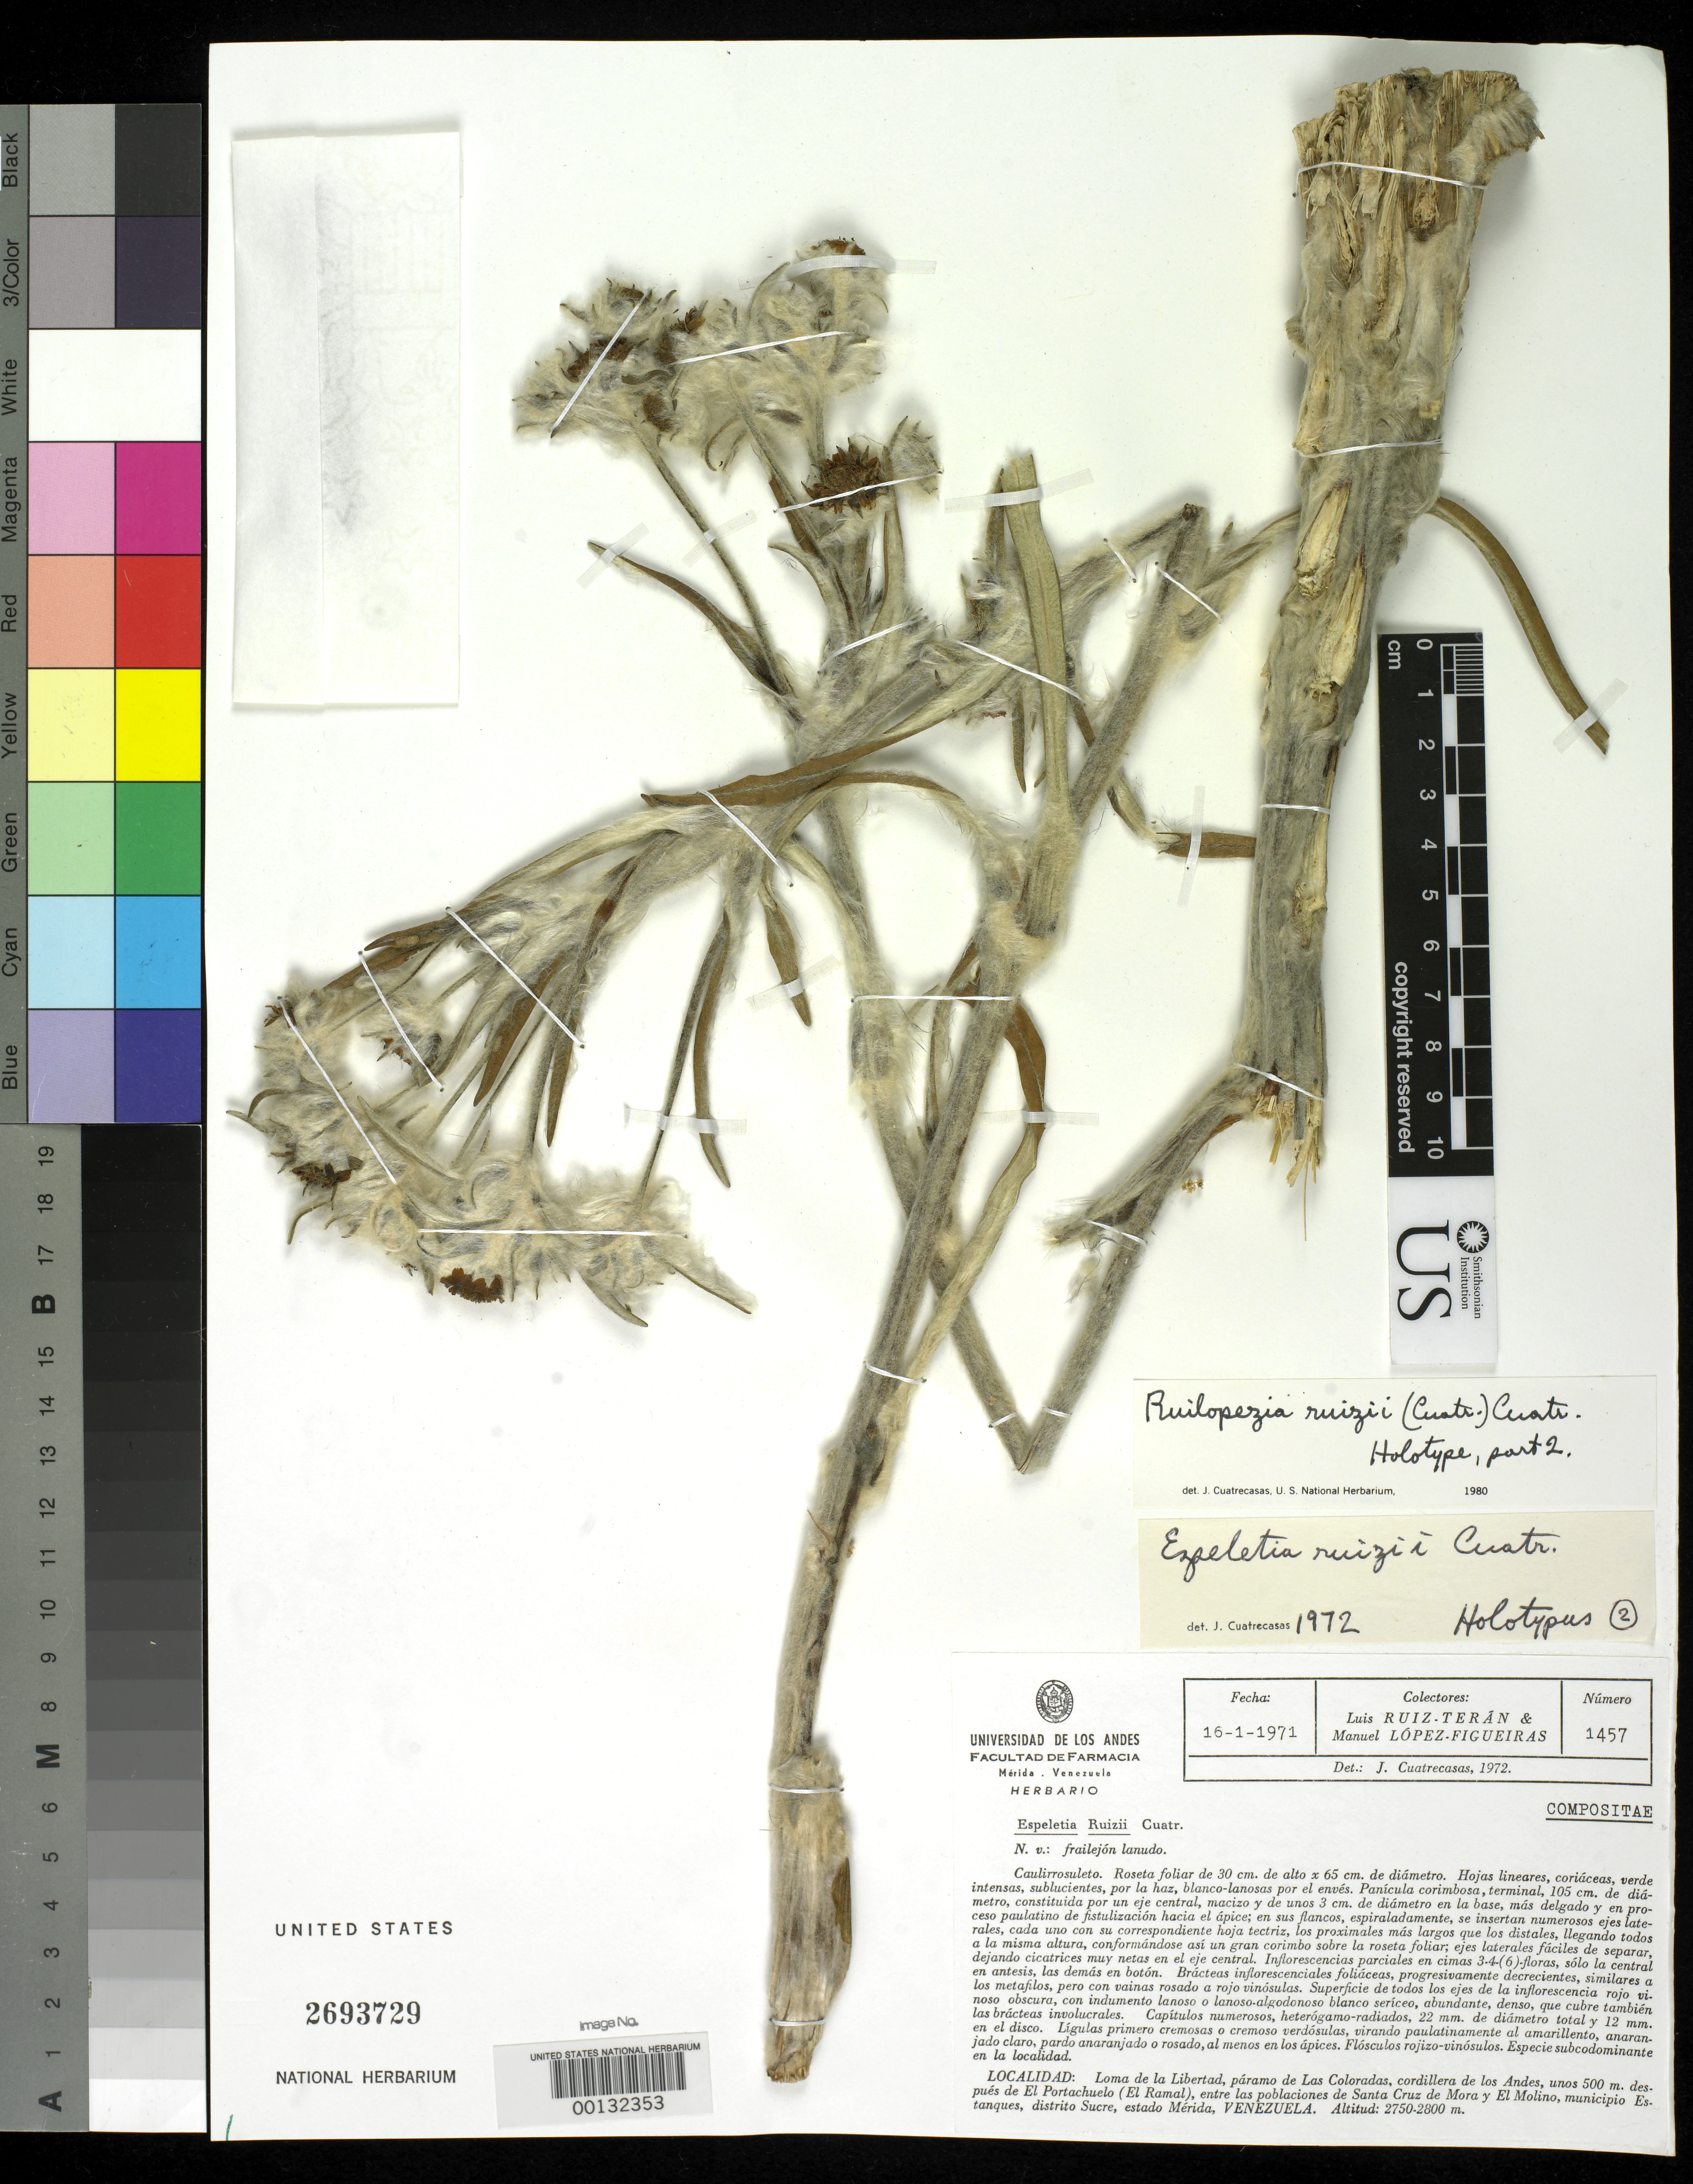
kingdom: Plantae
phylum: Tracheophyta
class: Magnoliopsida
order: Asterales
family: Asteraceae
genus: Espeletia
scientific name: Espeletia ruizii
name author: Cuatrec.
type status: Holotype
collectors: L. E. Ruíz-Terán & M. López Figueiras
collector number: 1457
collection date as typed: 16 Jan 1971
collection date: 1971-01-16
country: Venezuela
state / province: Mérida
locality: Loma de La Libertad, Páramo de Las Coloradas, Cordillera de Los Andes, between Santa Cruz de Mora and El Molino.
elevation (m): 2750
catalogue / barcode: US 2693729